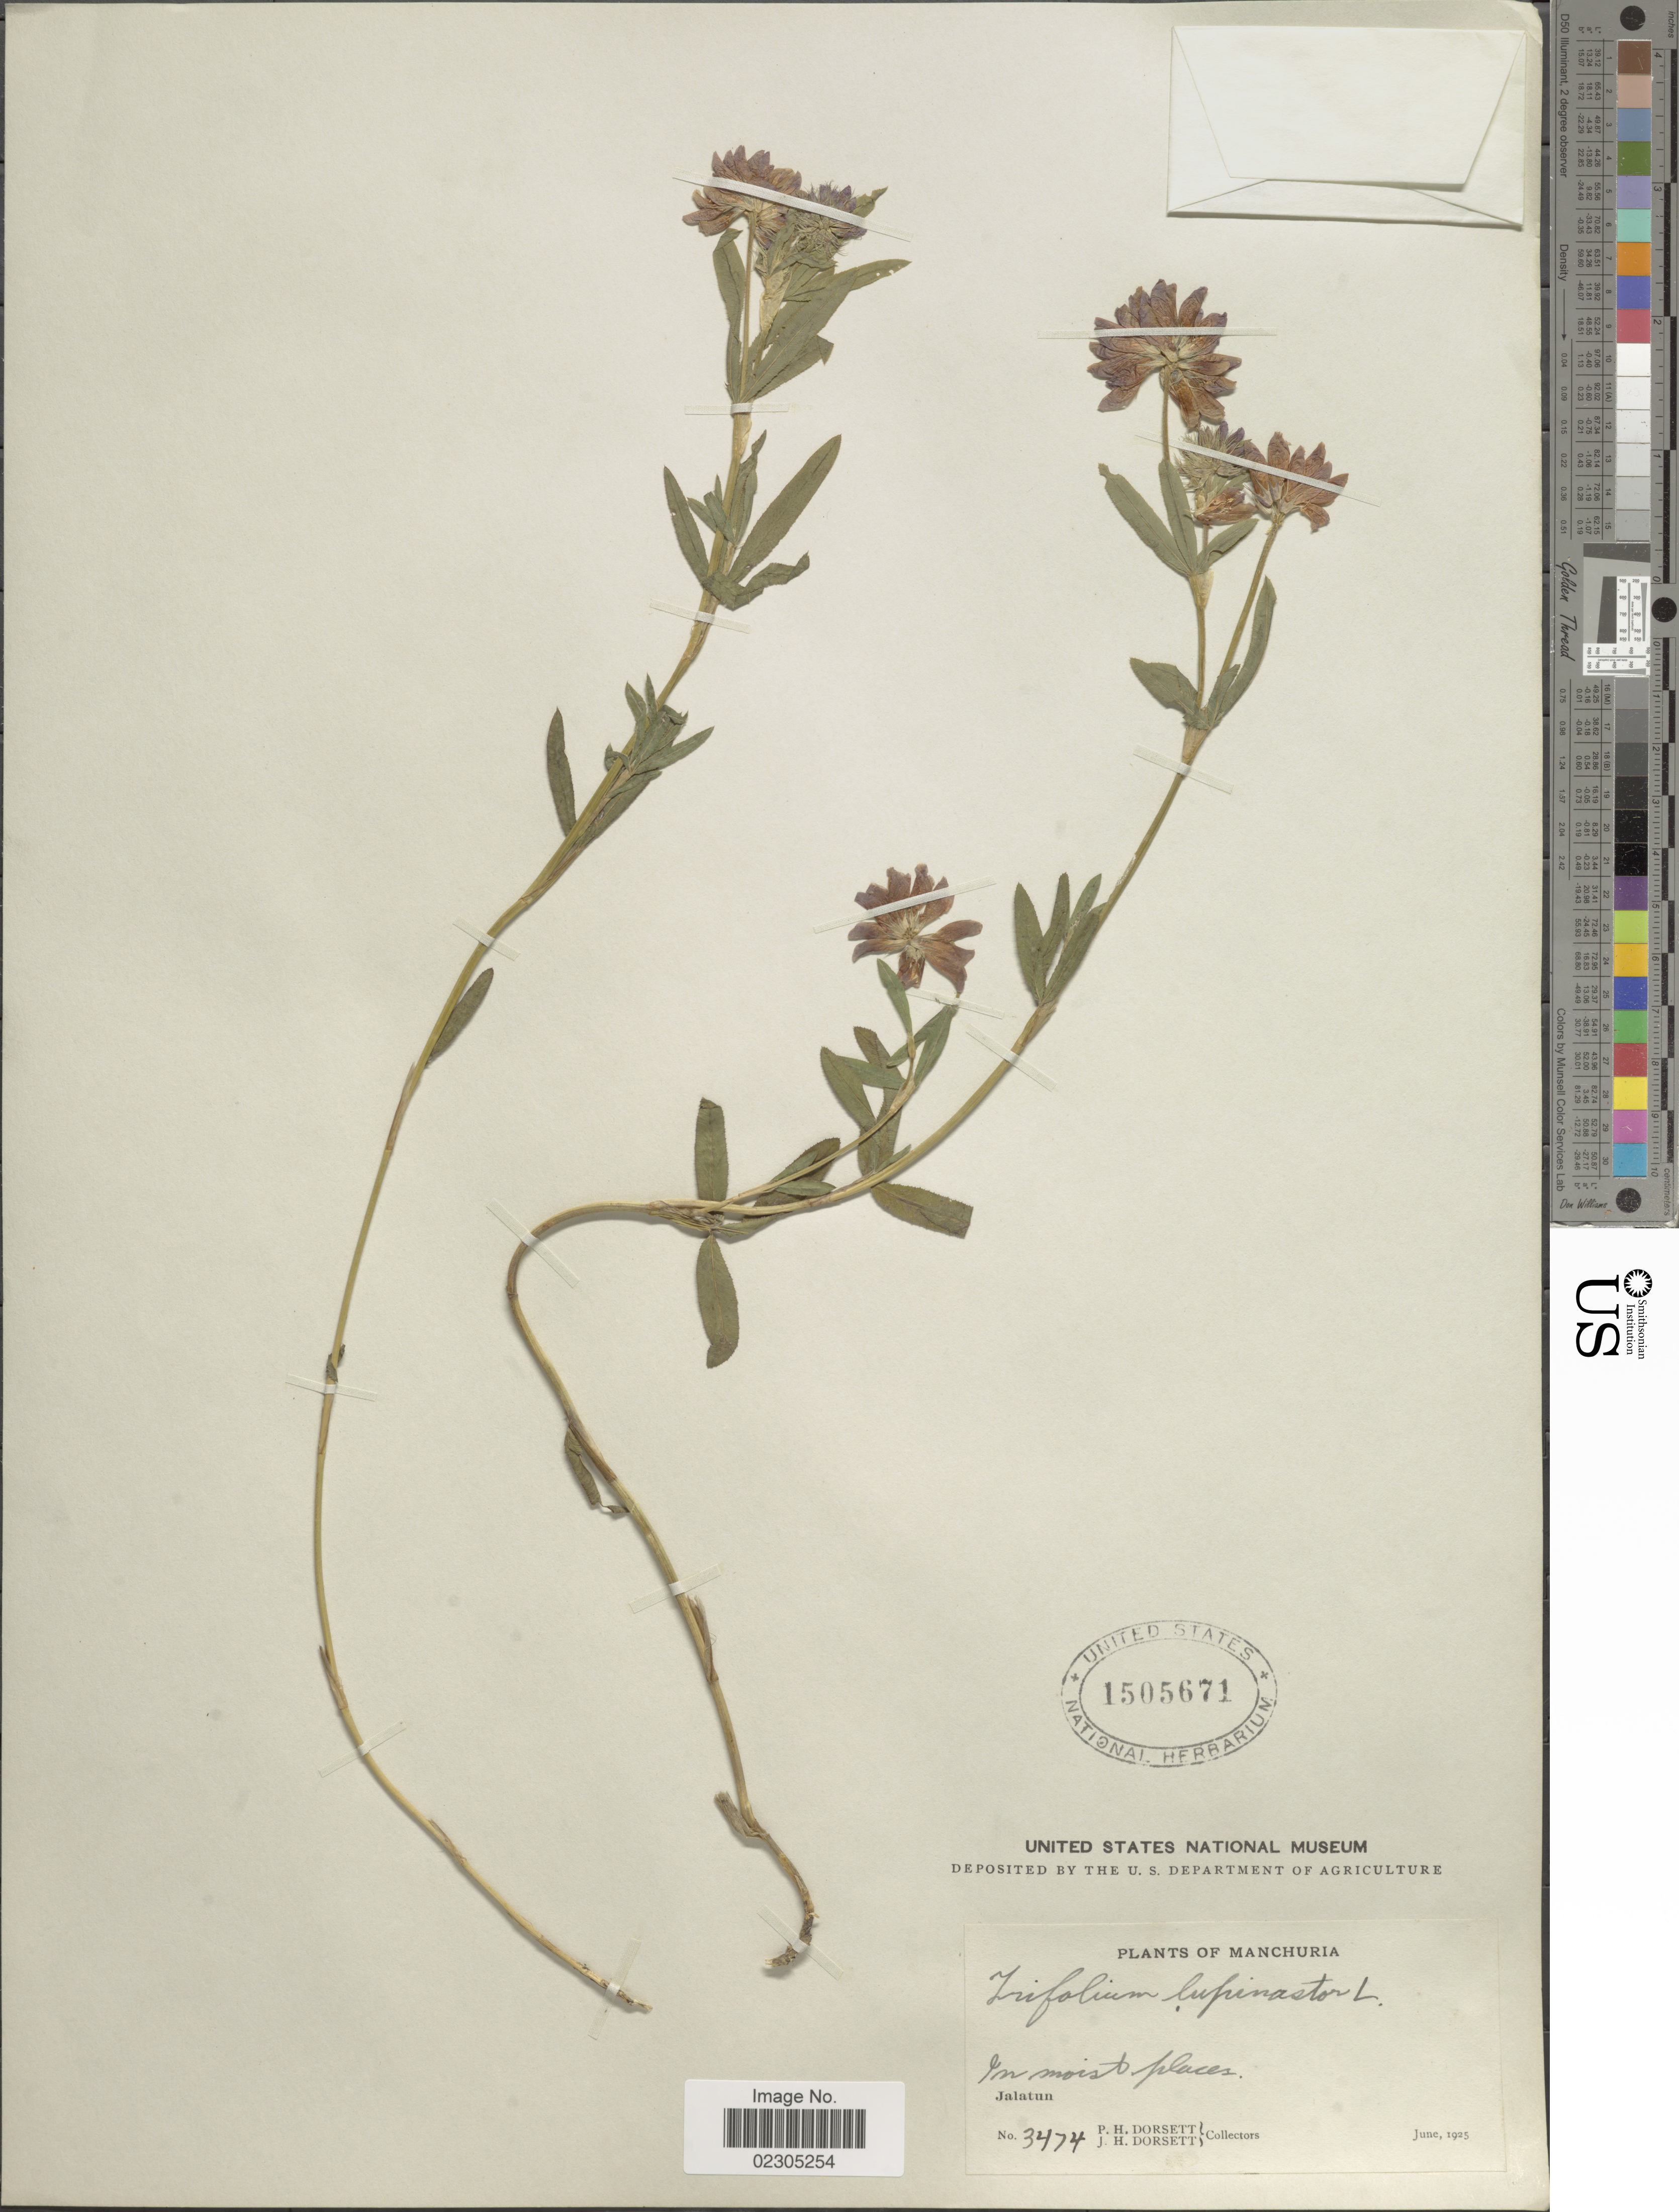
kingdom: Plantae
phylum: Tracheophyta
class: Magnoliopsida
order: Fabales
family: Fabaceae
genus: Trifolium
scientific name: Trifolium lupinaster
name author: L.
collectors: P. H. Dorsett & J. Dorsett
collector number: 3474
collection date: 1925-06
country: China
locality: Manchuria. Jalatun.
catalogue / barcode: US 1505671